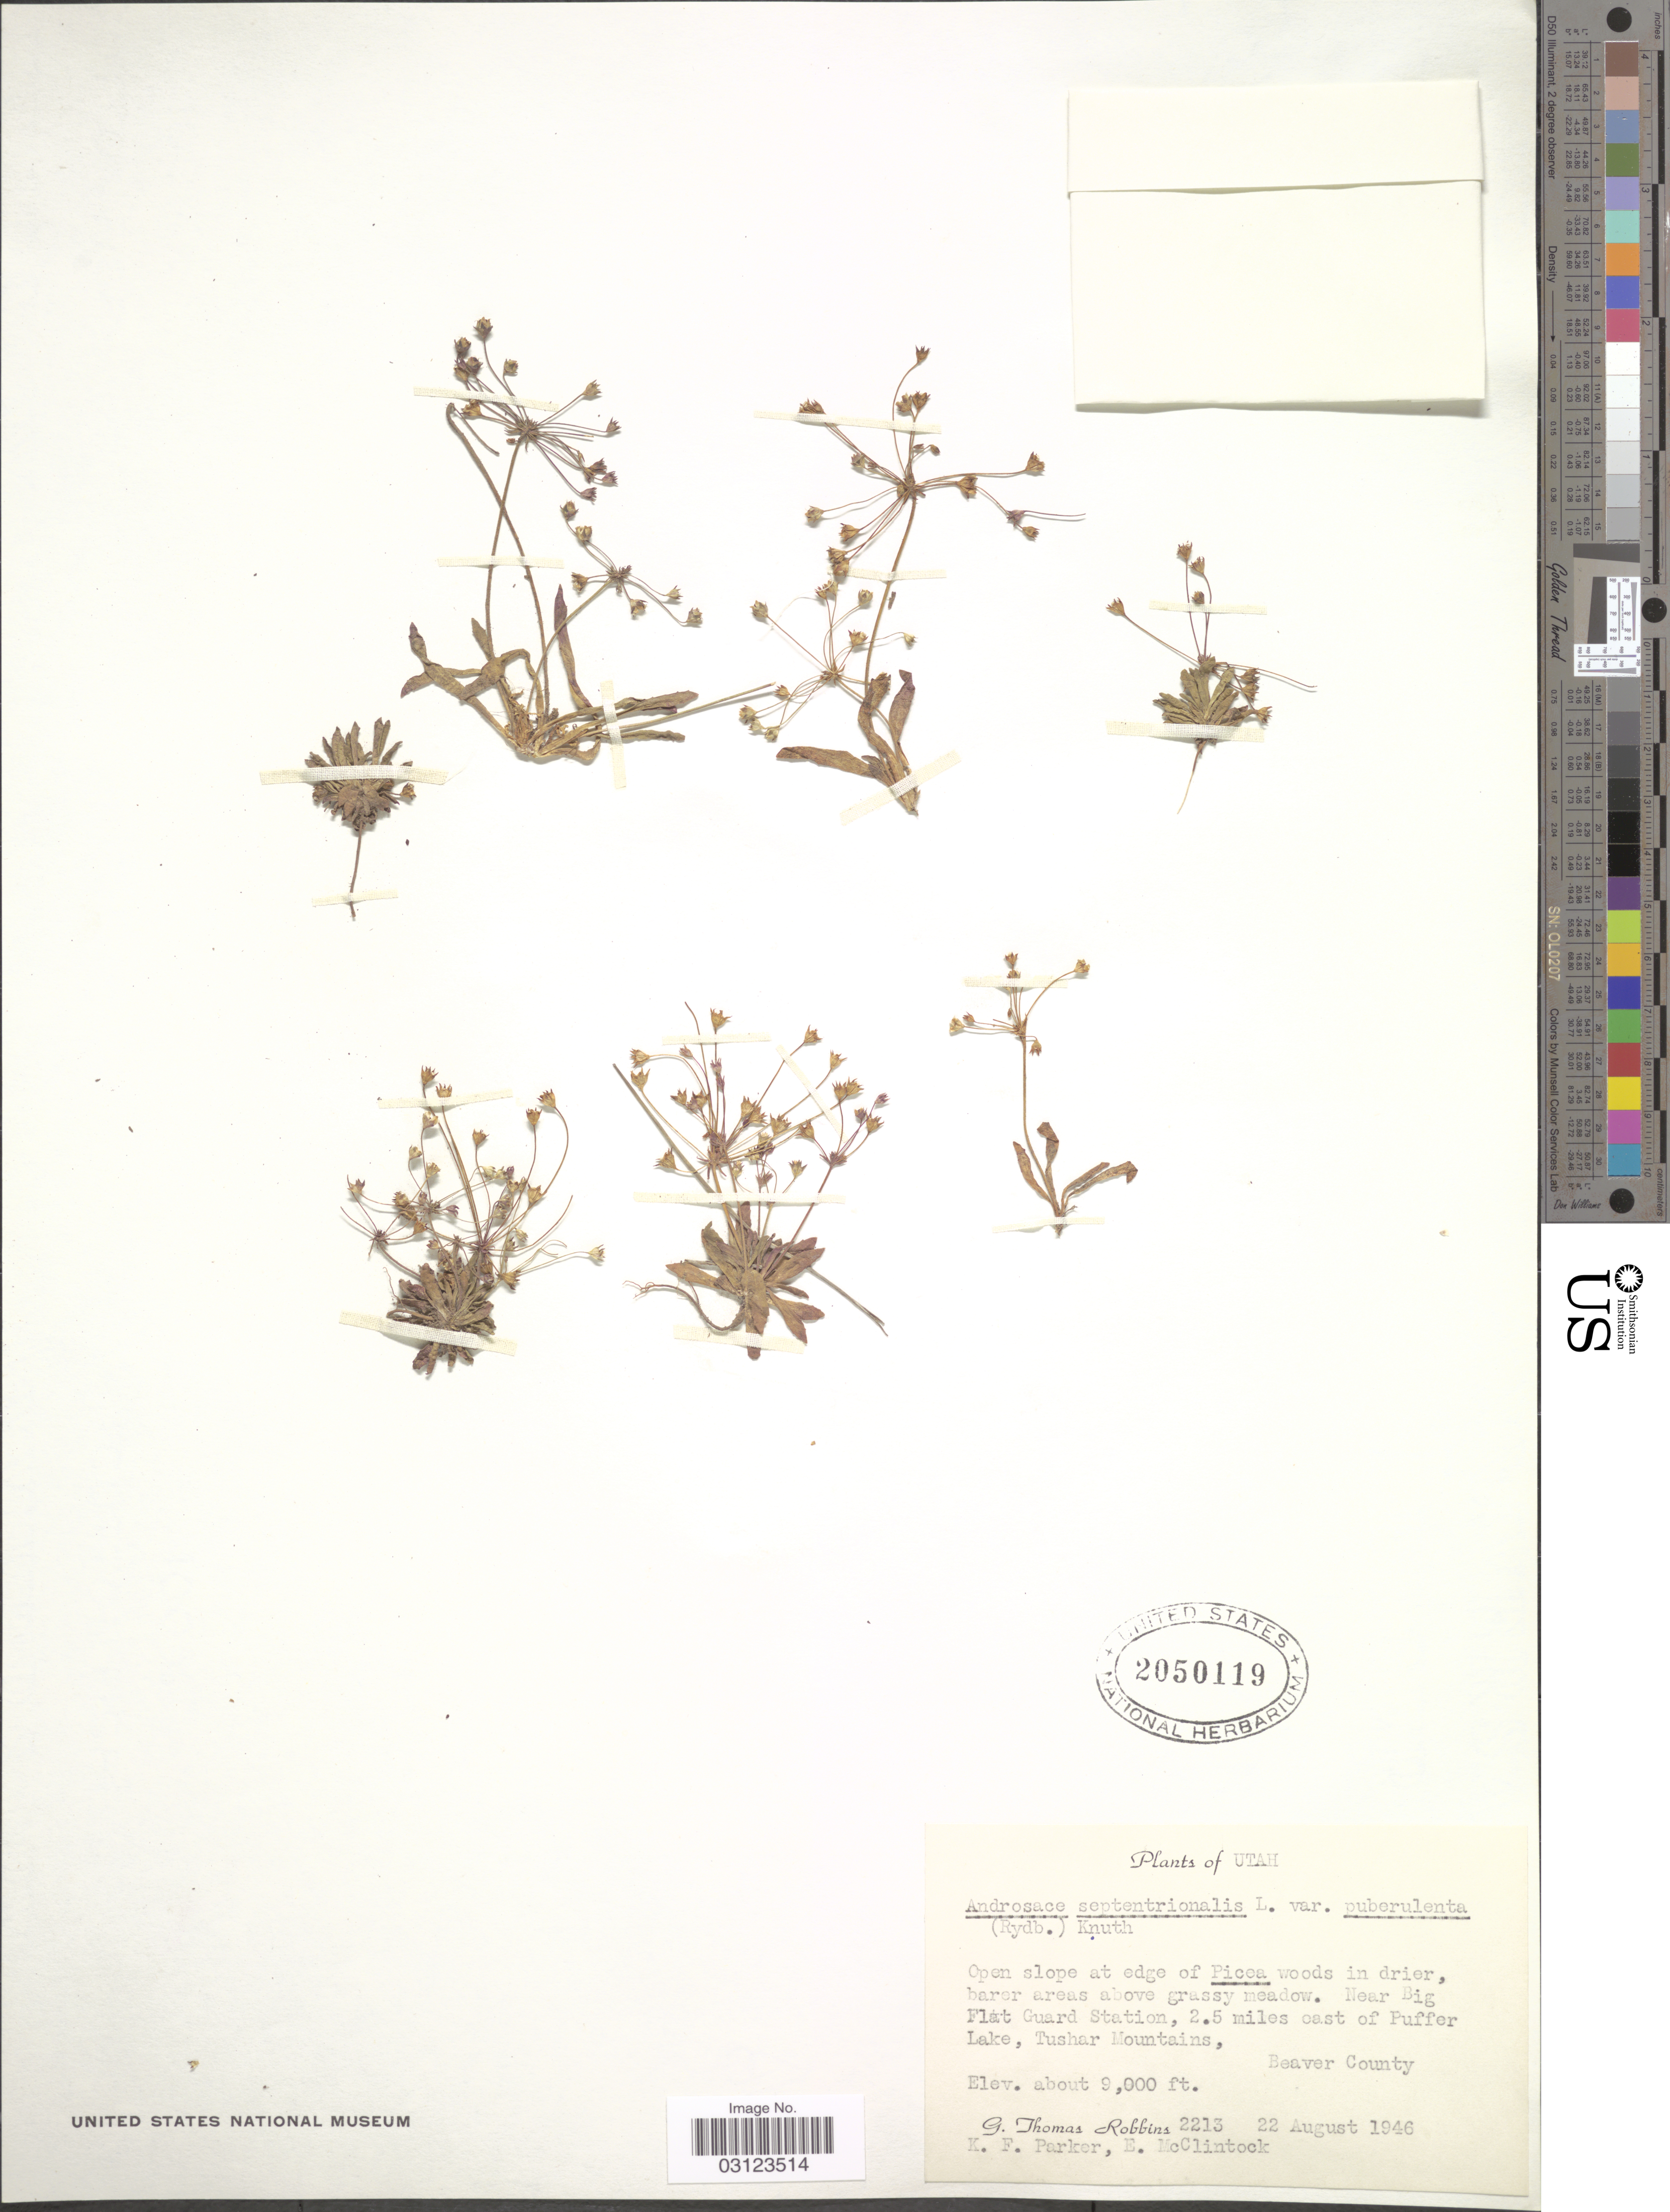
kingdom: Plantae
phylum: Tracheophyta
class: Magnoliopsida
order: Ericales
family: Primulaceae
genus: Androsace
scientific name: Androsace septentrionalis var. puberulenta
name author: (Rydb.) R. Knuth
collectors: G. T. Robbins, K. F. Parker & E. McClintock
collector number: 2213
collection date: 1946-08-22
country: United States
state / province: Utah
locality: Near Big Flat Guard Station, 2.5 miles east of Puffer Lake, Tushar Mountains, Beaver County.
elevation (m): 2743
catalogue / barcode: US 2050119